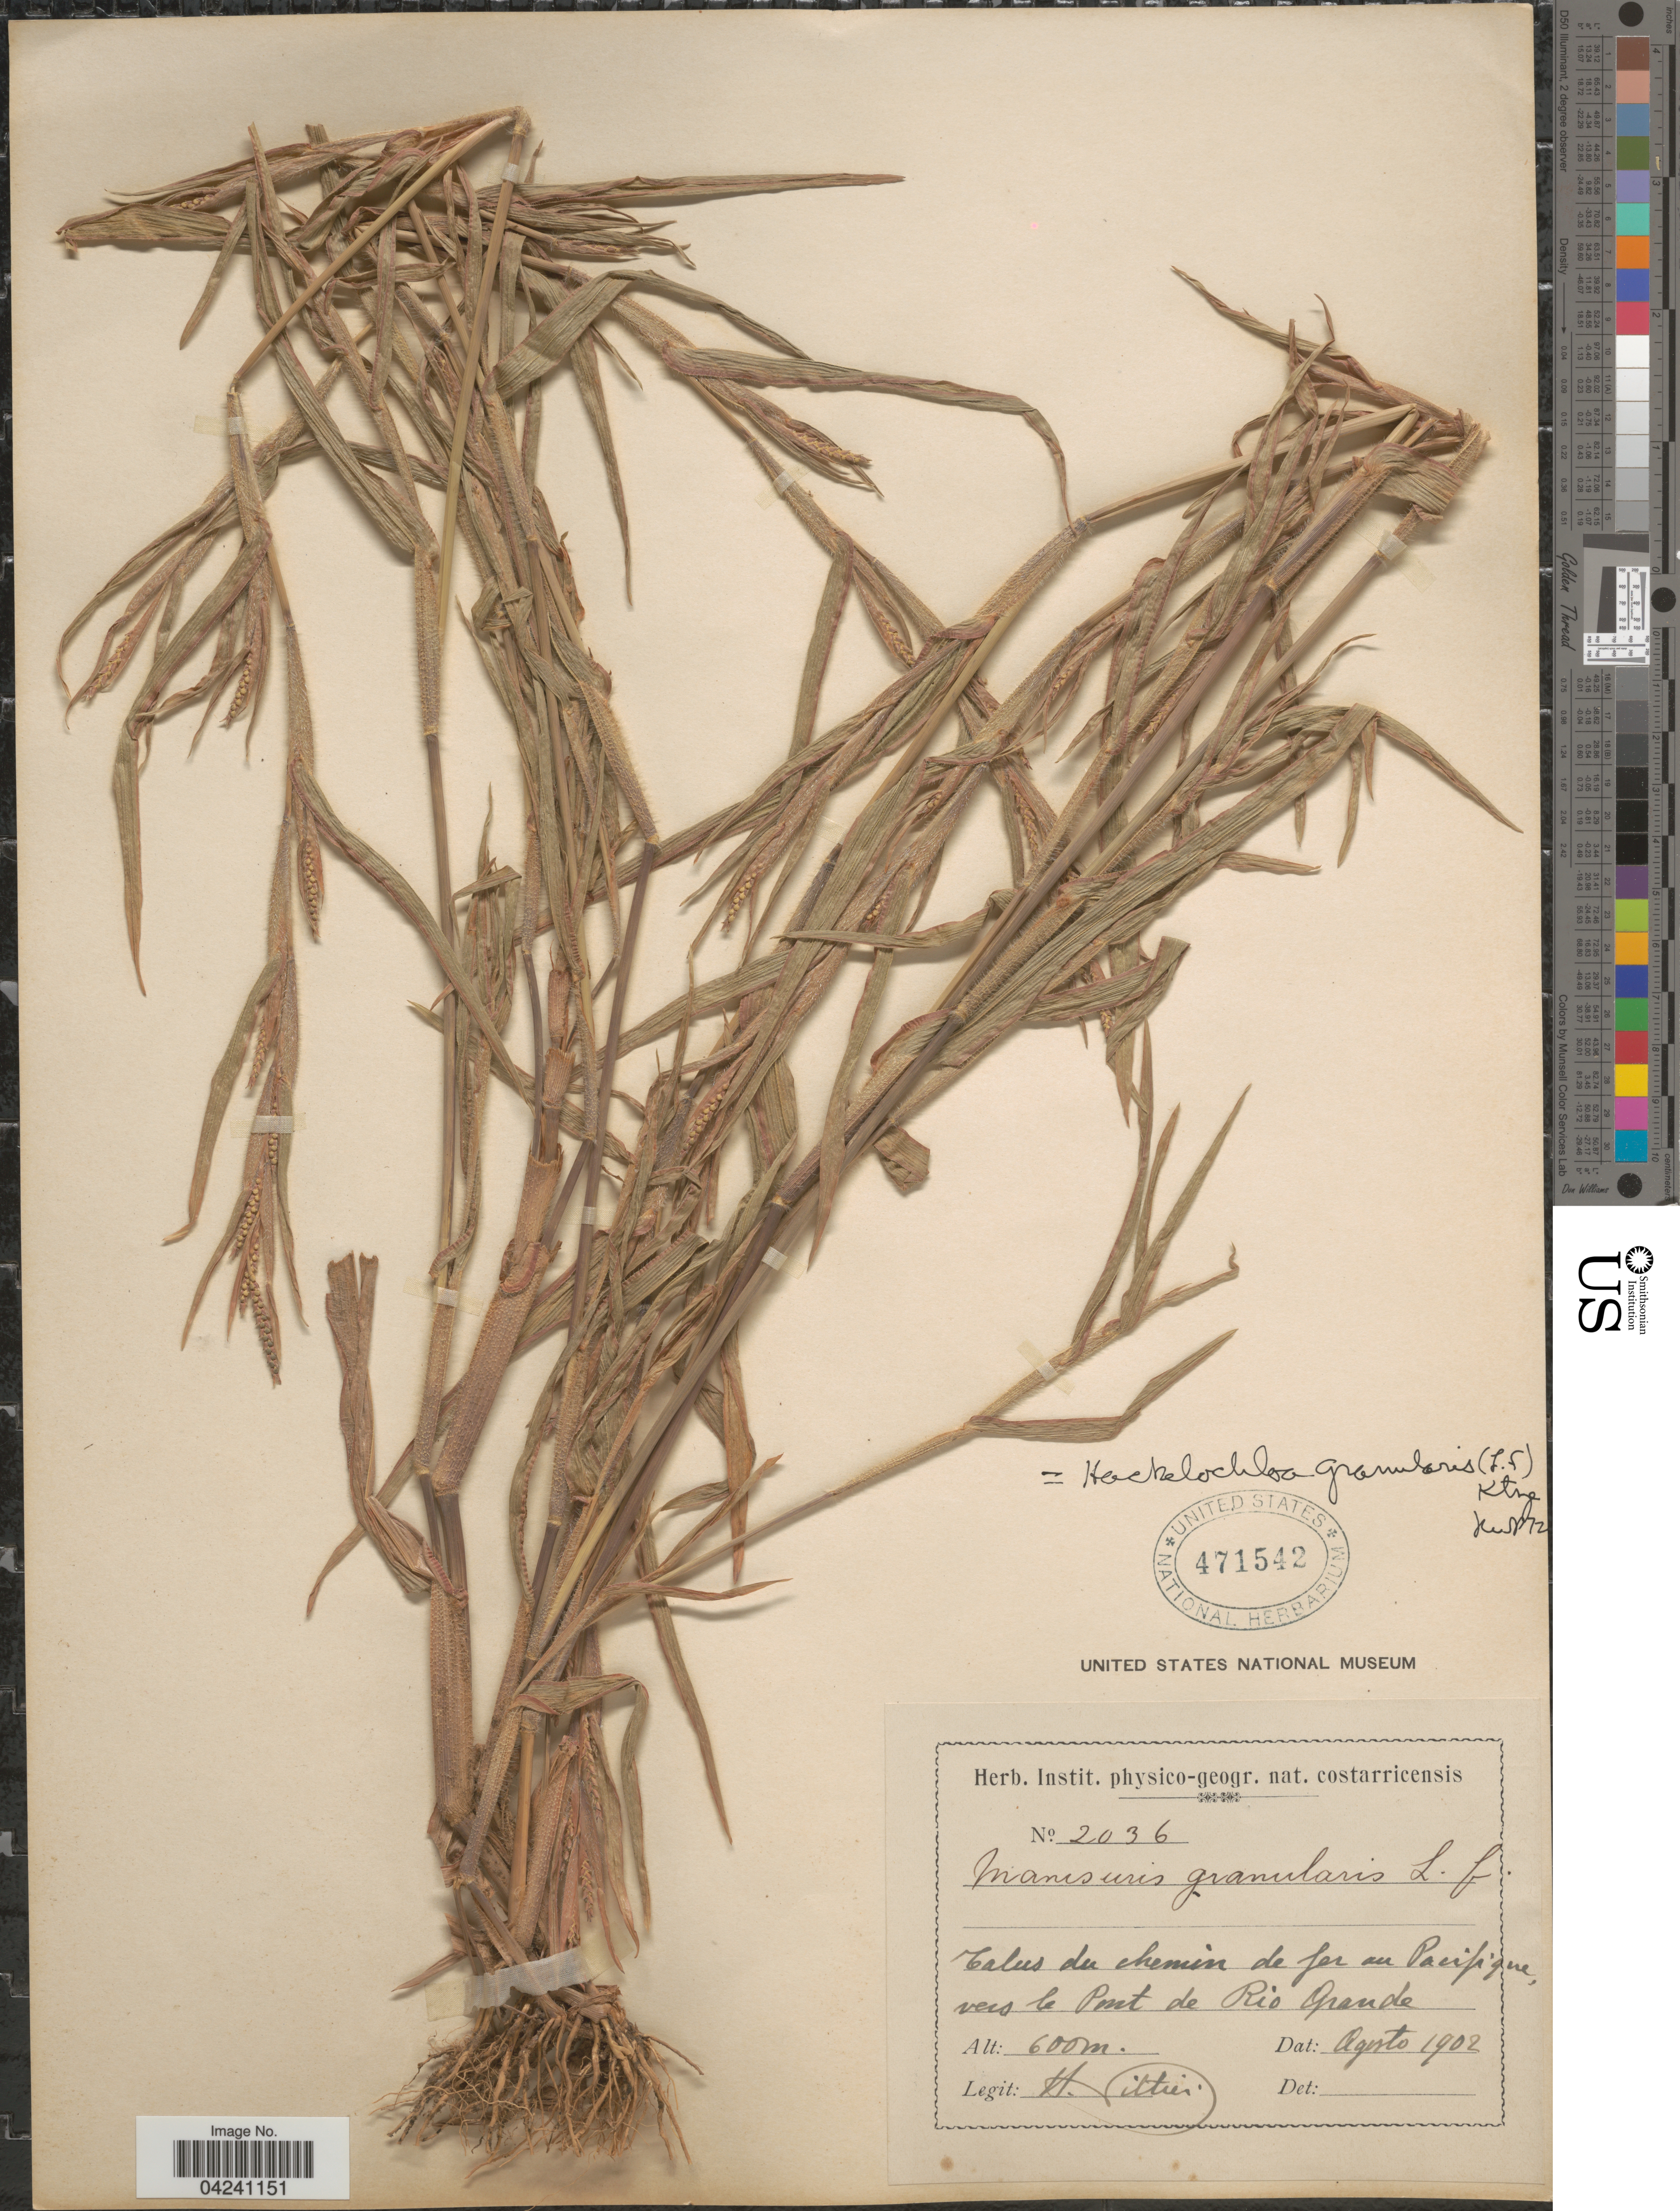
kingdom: Plantae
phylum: Tracheophyta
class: Liliopsida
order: Poales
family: Poaceae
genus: Hackelochloa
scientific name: Hackelochloa granularis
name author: (L.) Kuntze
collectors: H. F. Pittier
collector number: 2036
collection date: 1902-08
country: Costa Rica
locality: Talus du chemin de for au Pacifique, vers le Pont de Rio Grande.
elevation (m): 600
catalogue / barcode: US 471542